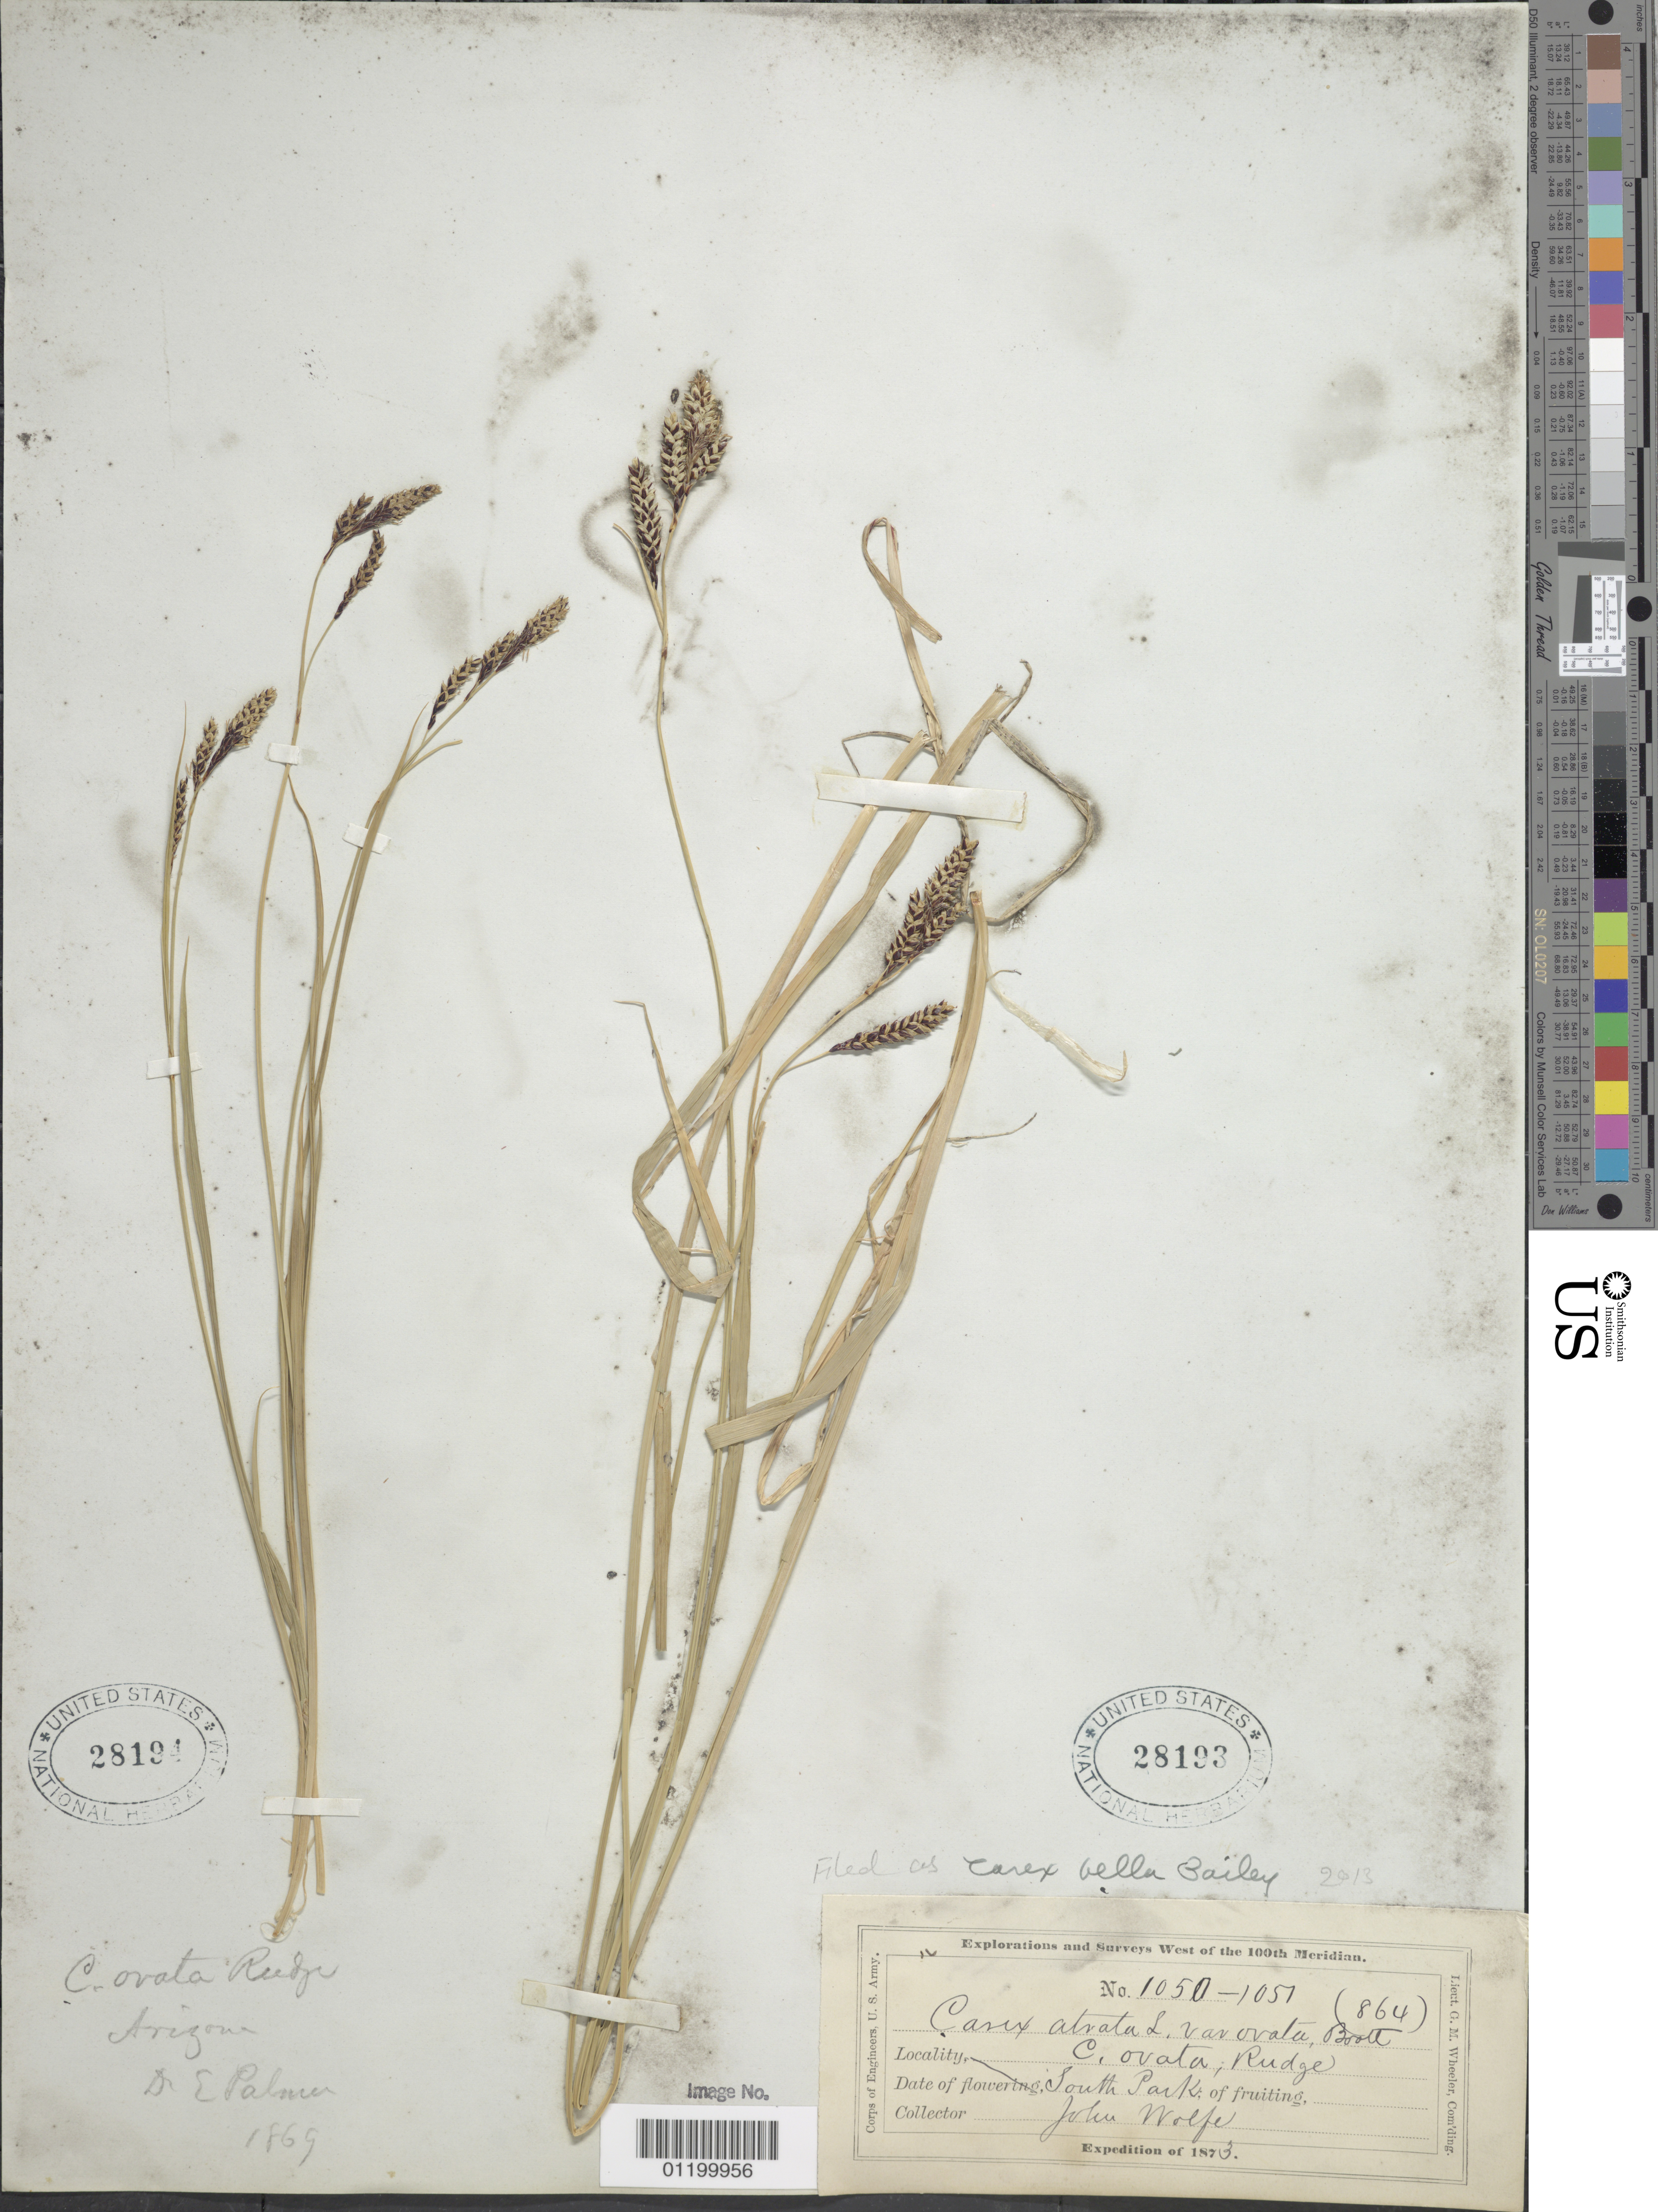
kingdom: Plantae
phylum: Tracheophyta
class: Liliopsida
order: Poales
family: Cyperaceae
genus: Carex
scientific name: Carex bella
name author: L.H. Bailey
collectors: J. Wolf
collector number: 1050-1057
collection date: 1873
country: United States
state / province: Colorado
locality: South Park.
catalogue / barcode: US 28193